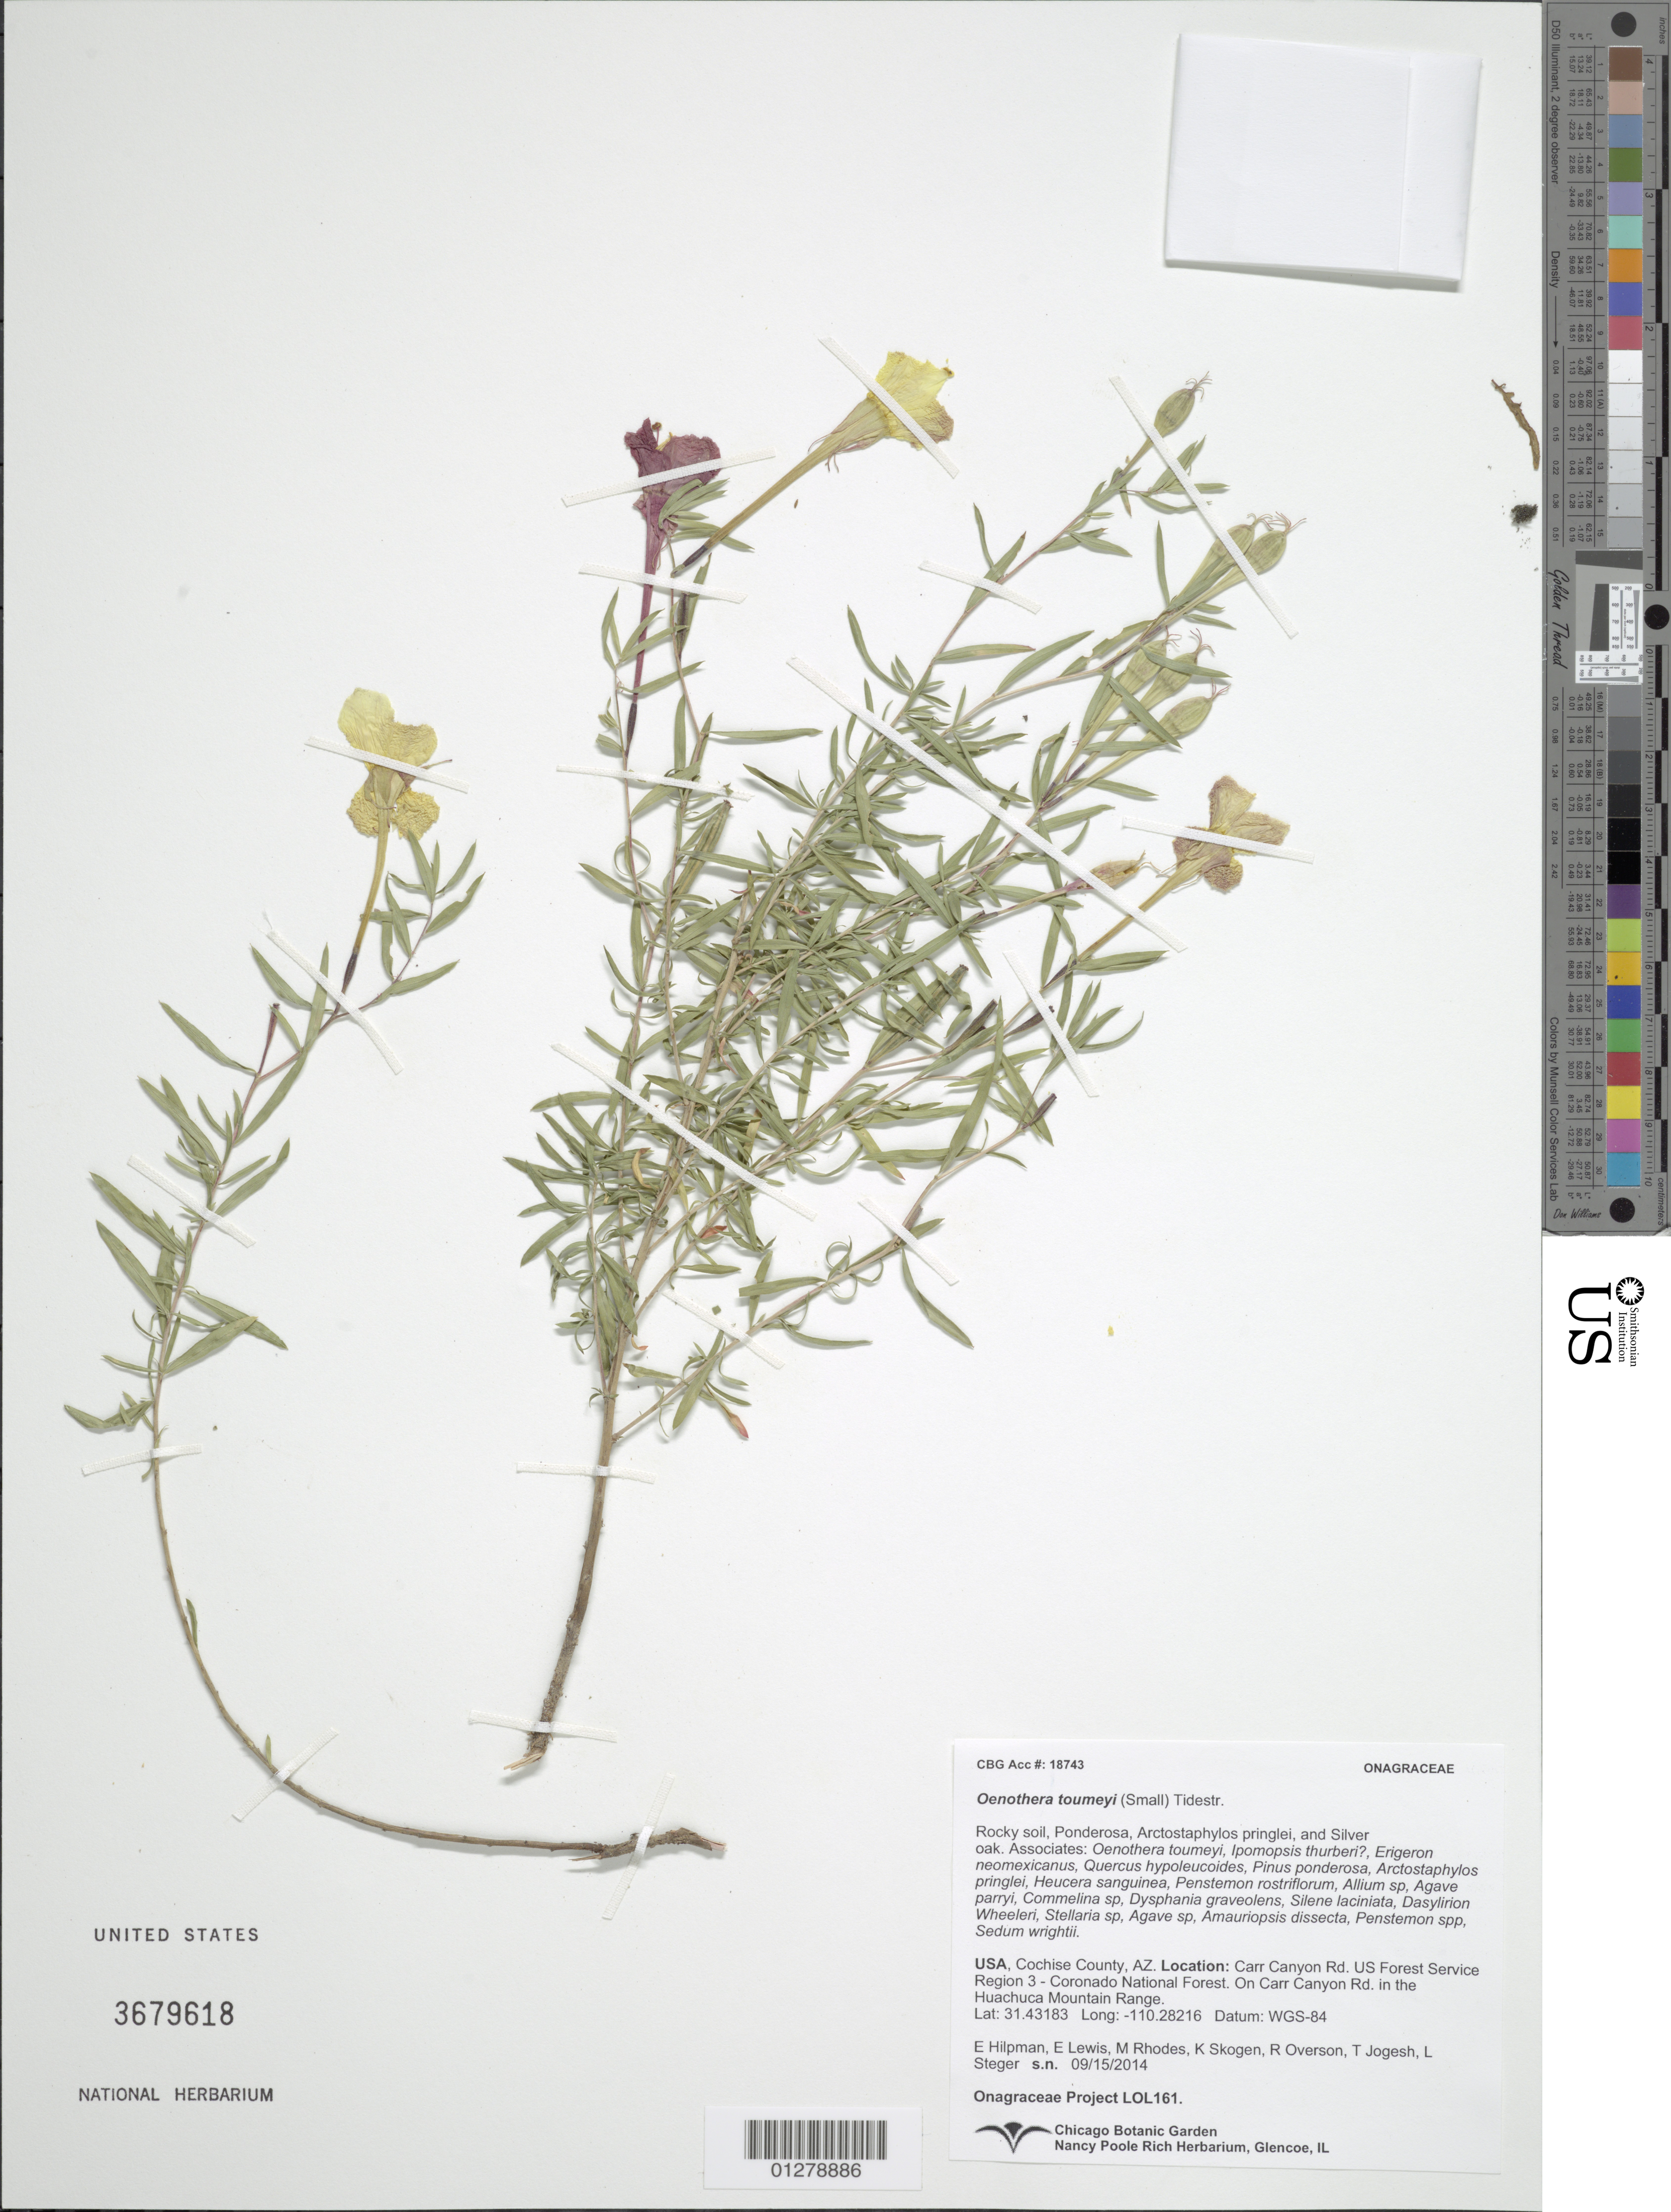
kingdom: Plantae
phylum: Tracheophyta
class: Magnoliopsida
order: Myrtales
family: Onagraceae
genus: Oenothera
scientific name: Oenothera toumeyi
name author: (Small) Tidestr.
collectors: Onagraceae Project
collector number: LOL 161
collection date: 2014-09-15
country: United States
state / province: Arizona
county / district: Cochise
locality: On Carr Canyon Rd. in the Huachuca Mountain Range.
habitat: Ponderosa, Arctostaphylos pringlei, and Silver oak.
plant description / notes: CHIC, US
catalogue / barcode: US 3679618